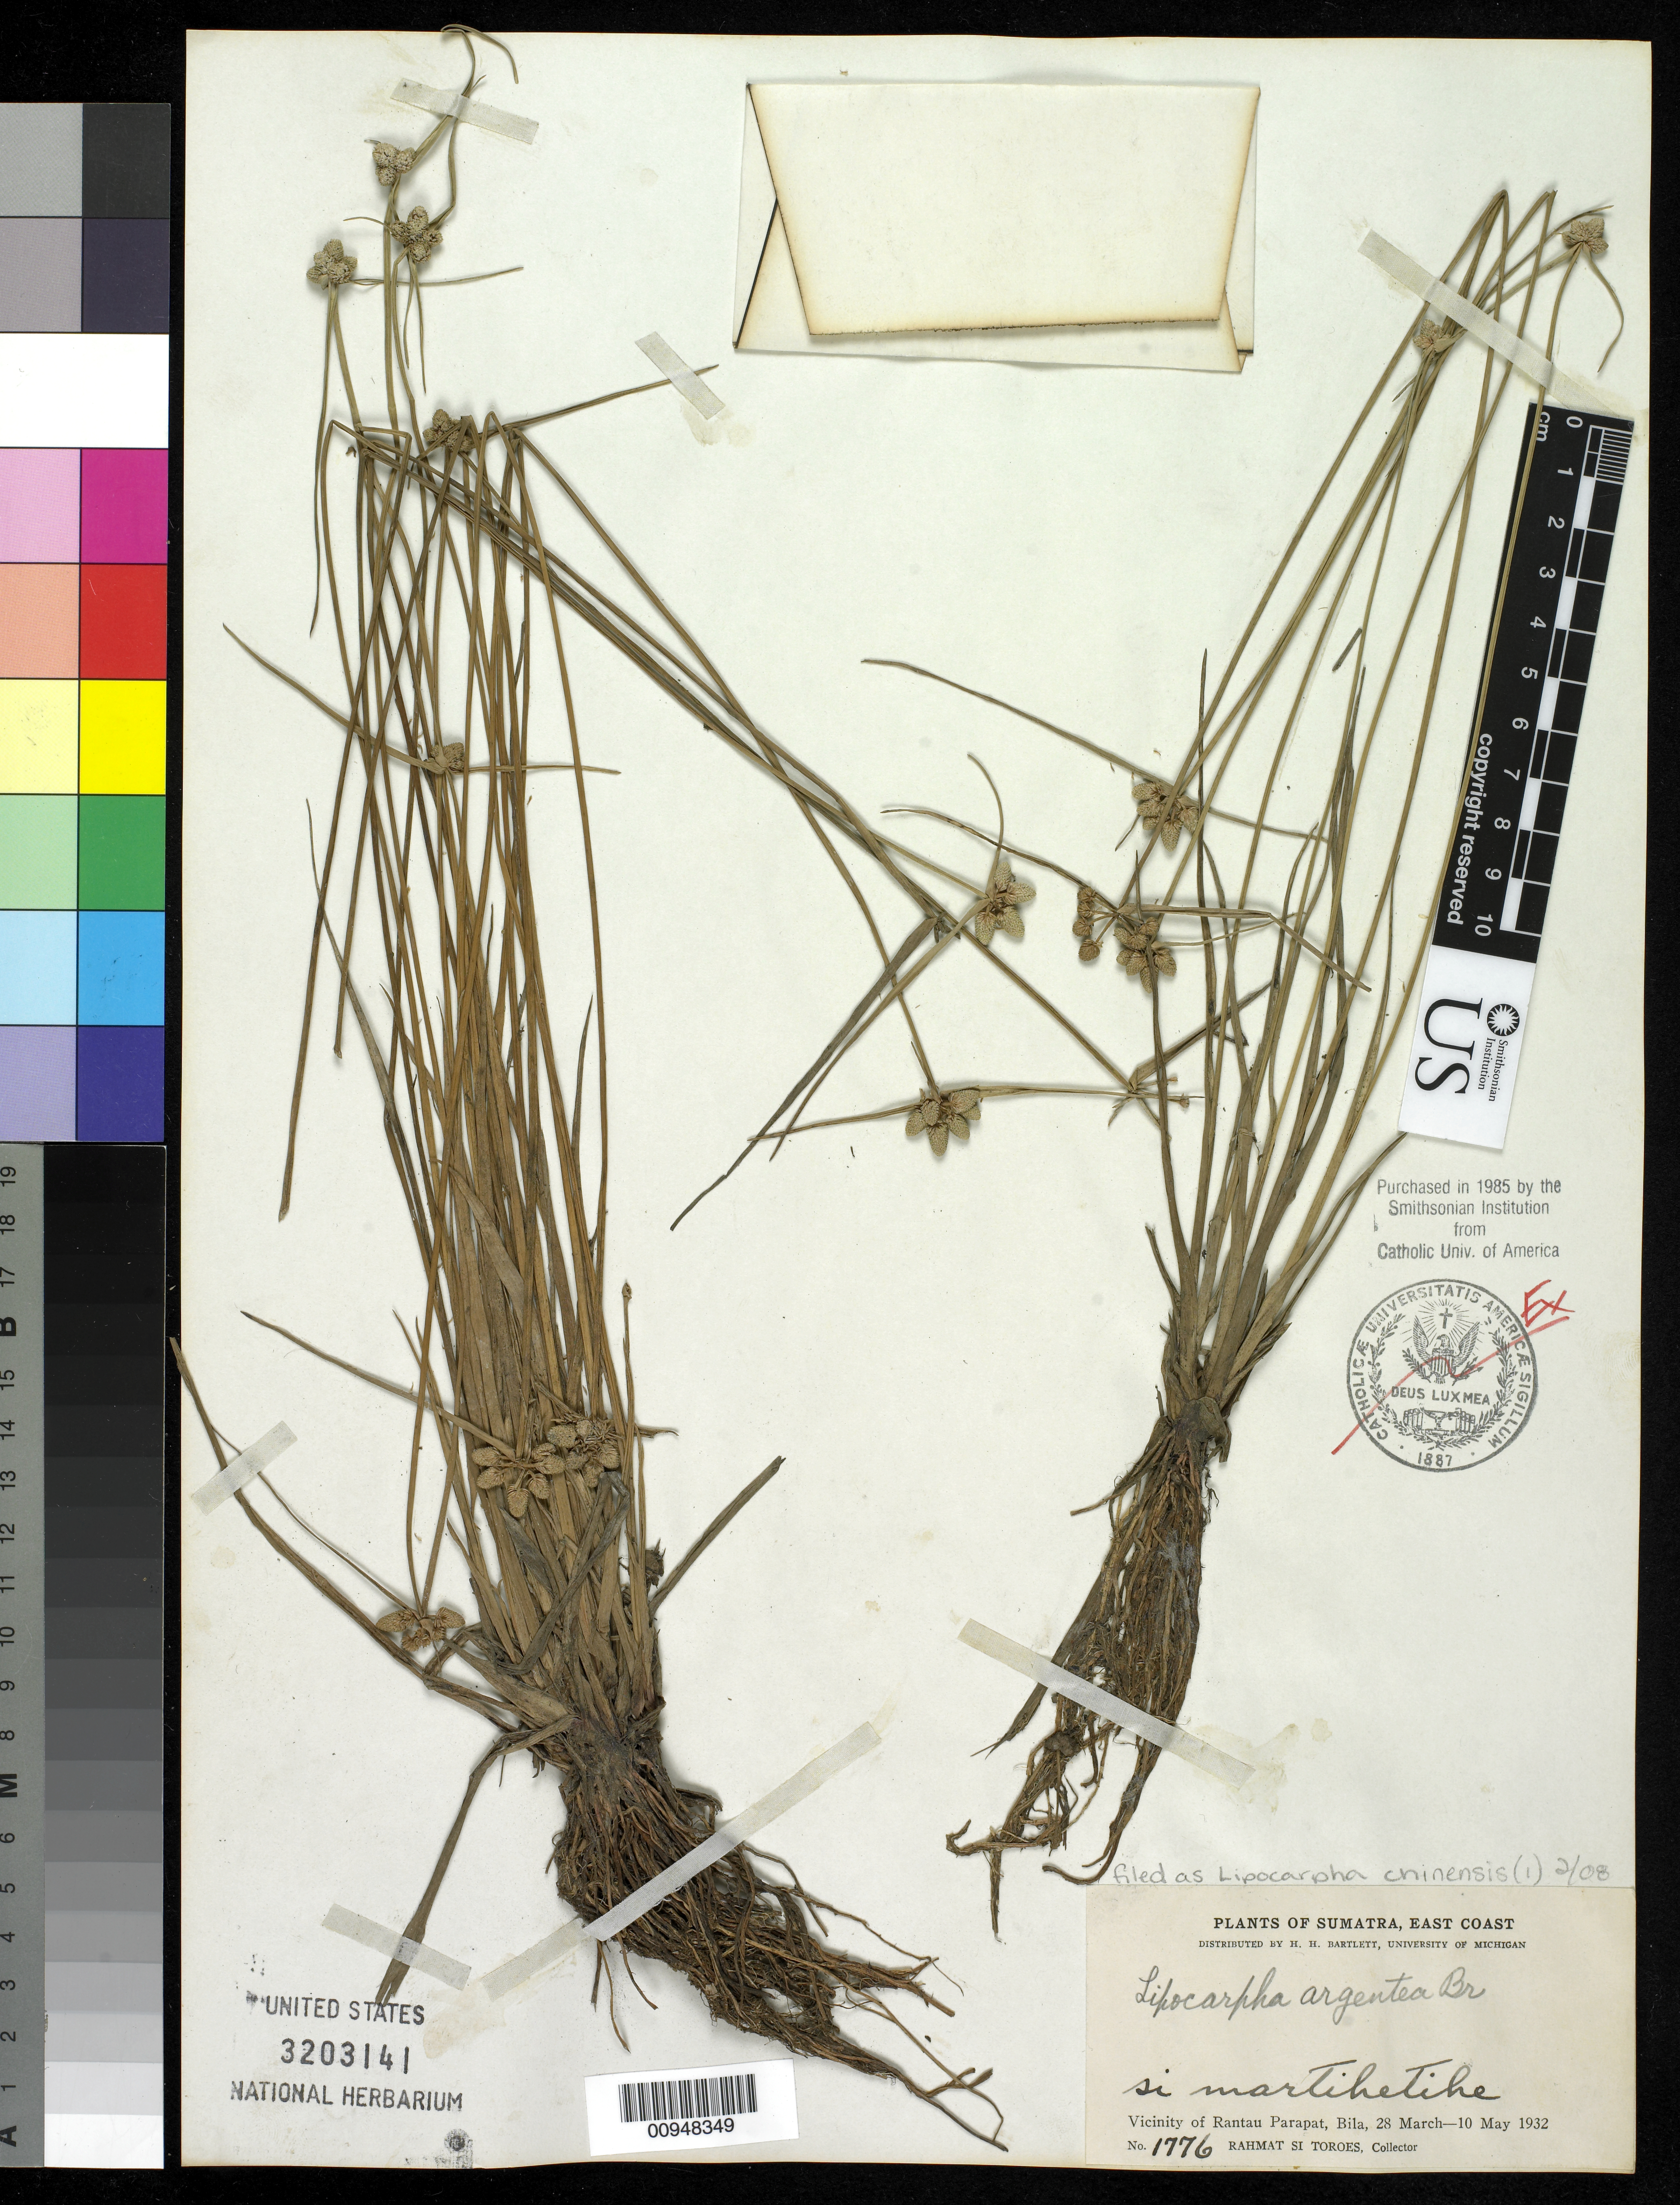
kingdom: Plantae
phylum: Tracheophyta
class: Liliopsida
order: Poales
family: Cyperaceae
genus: Cyperus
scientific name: Cyperus albescens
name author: (Steud.) Larridon & Govaerts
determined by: Strong, M. T., (US), Smithsonian Institution - National Museum of Natural History (UNITED STATES)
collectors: Rahmat Si Boeea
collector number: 1776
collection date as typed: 28 Mar 1932 to 10 May 1932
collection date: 1932-03-28/1932-05-10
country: Indonesia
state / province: Sumatra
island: Sumatra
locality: vicinity of Rantau Parapat, Bila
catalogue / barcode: US 3203141